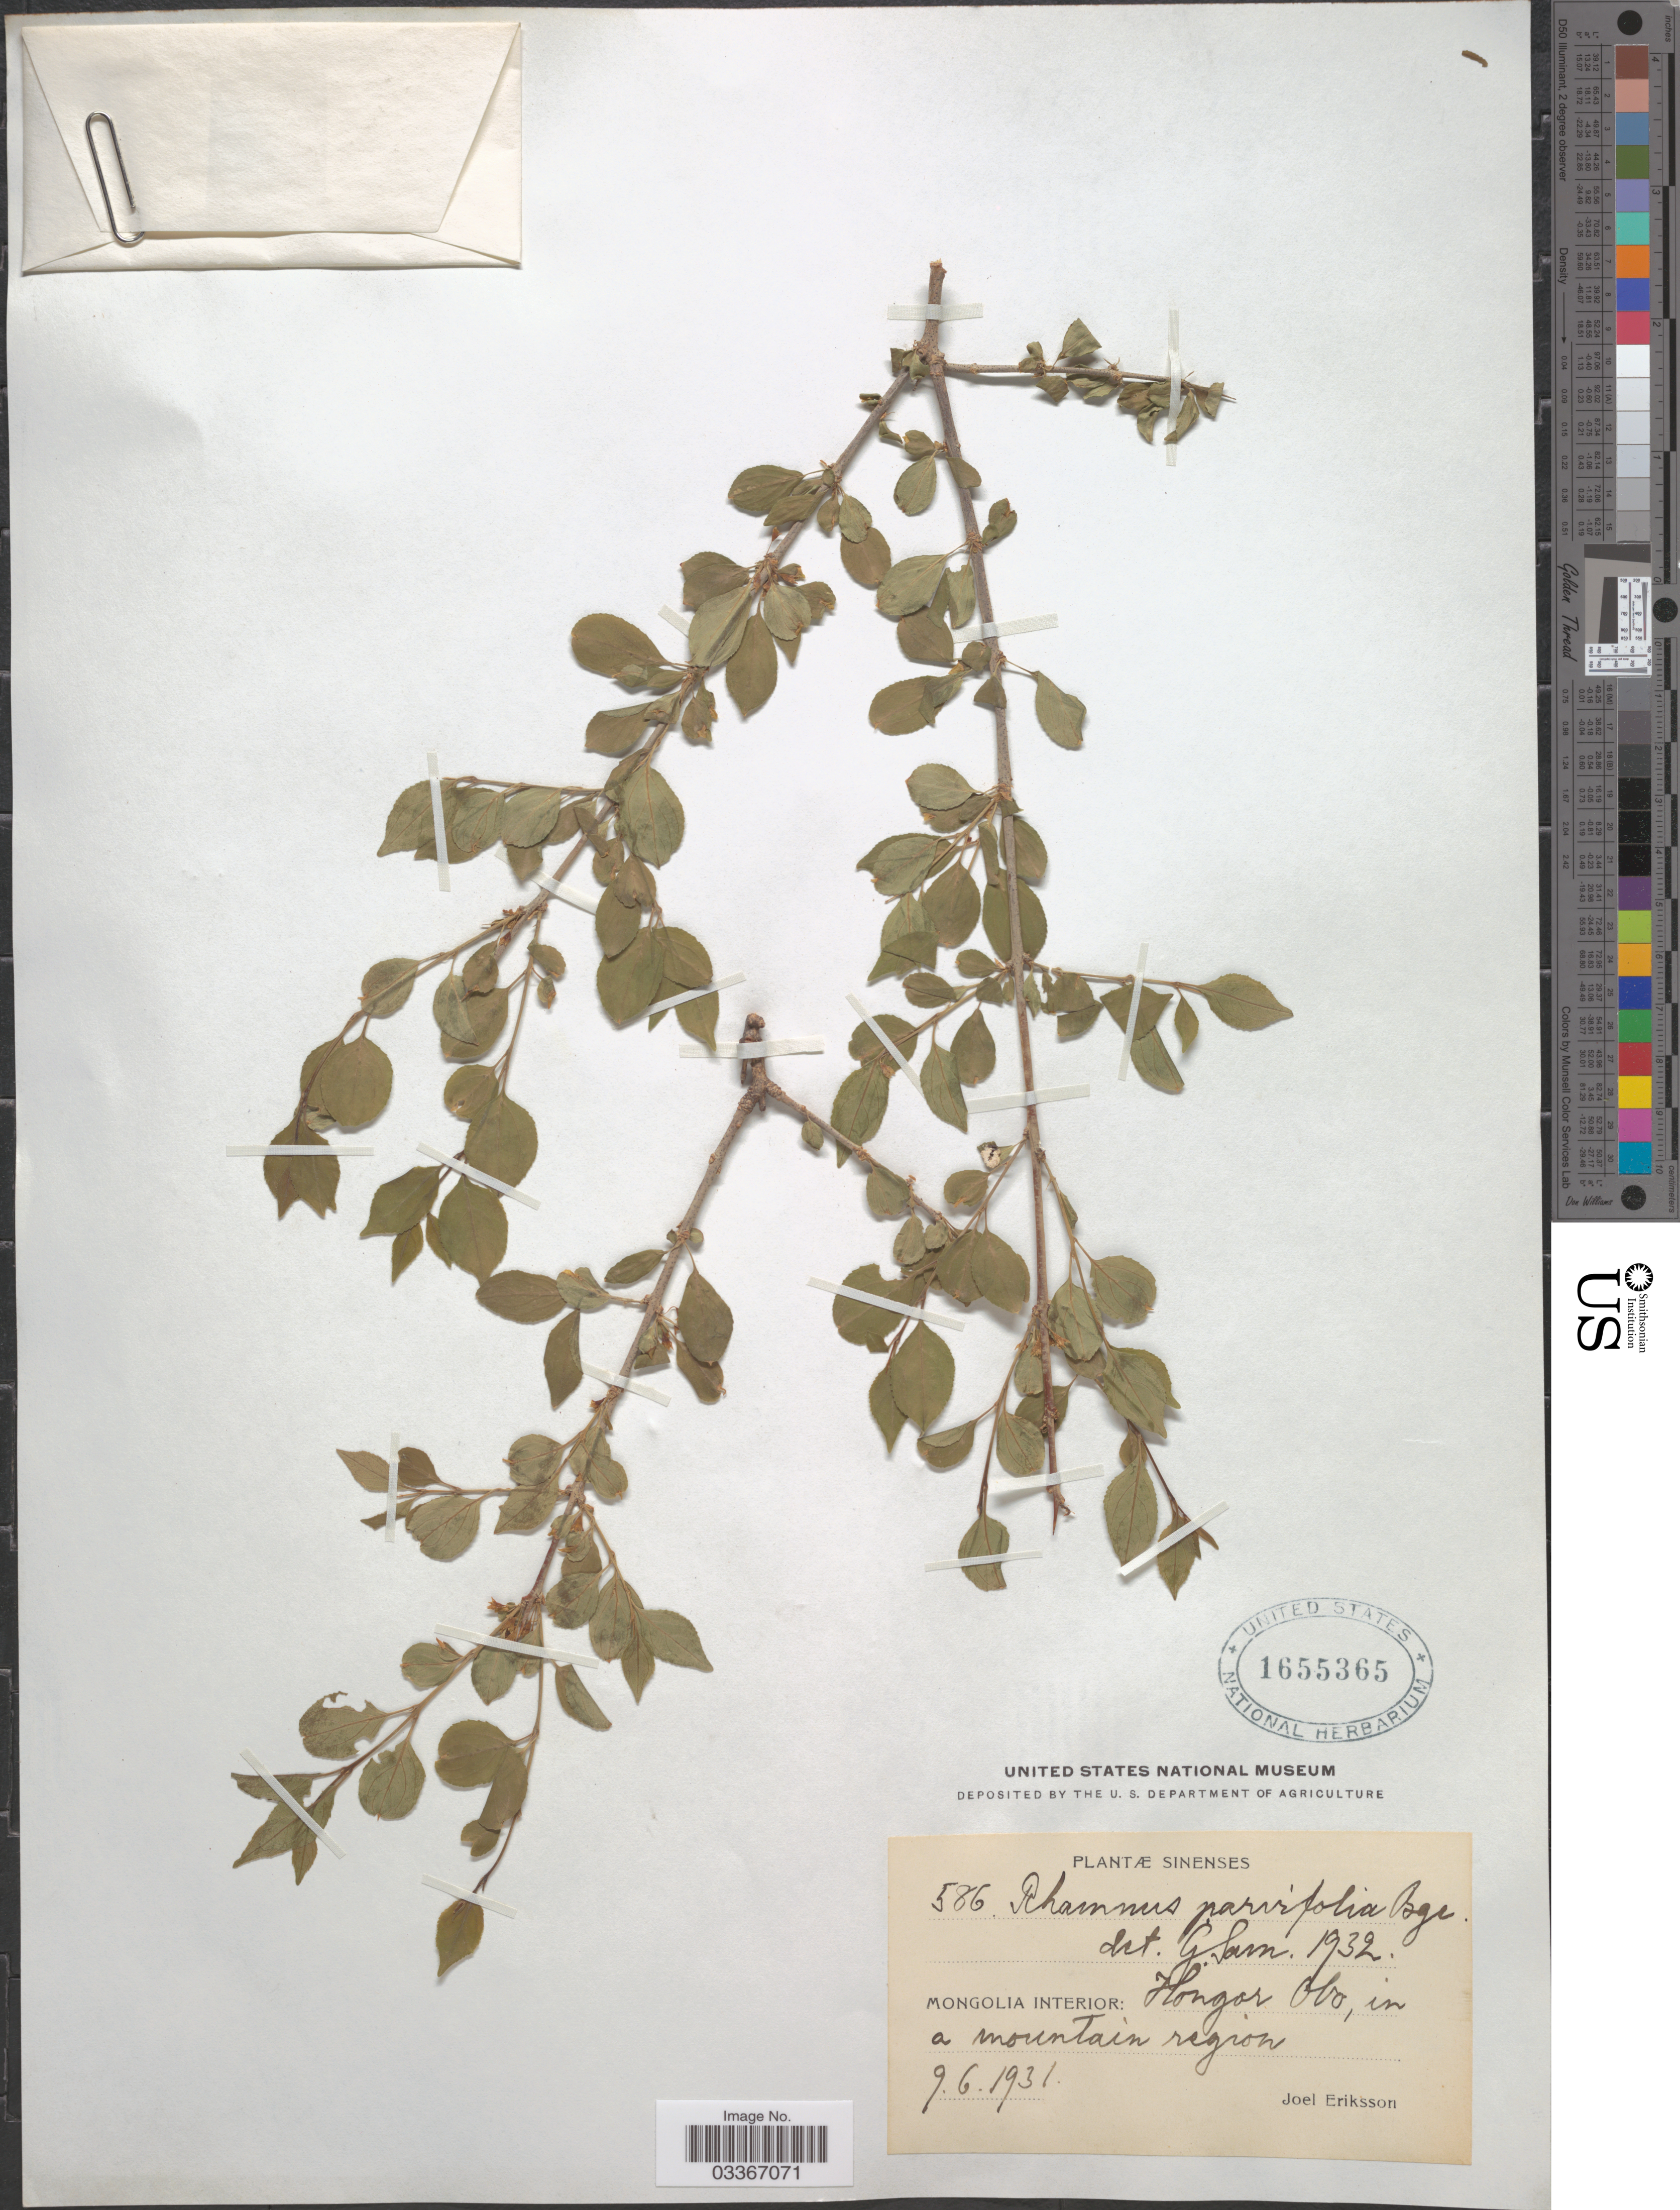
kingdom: Plantae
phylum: Tracheophyta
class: Magnoliopsida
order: Rosales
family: Rhamnaceae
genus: Rhamnus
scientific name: Rhamnus parvifolia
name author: Bunge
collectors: J. Eriksson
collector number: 586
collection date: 1931-06-09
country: China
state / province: Nei Monggol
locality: Sinenses. Mongolia Interior: Hongor Obo, in mountain region.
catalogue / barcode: US 1655365